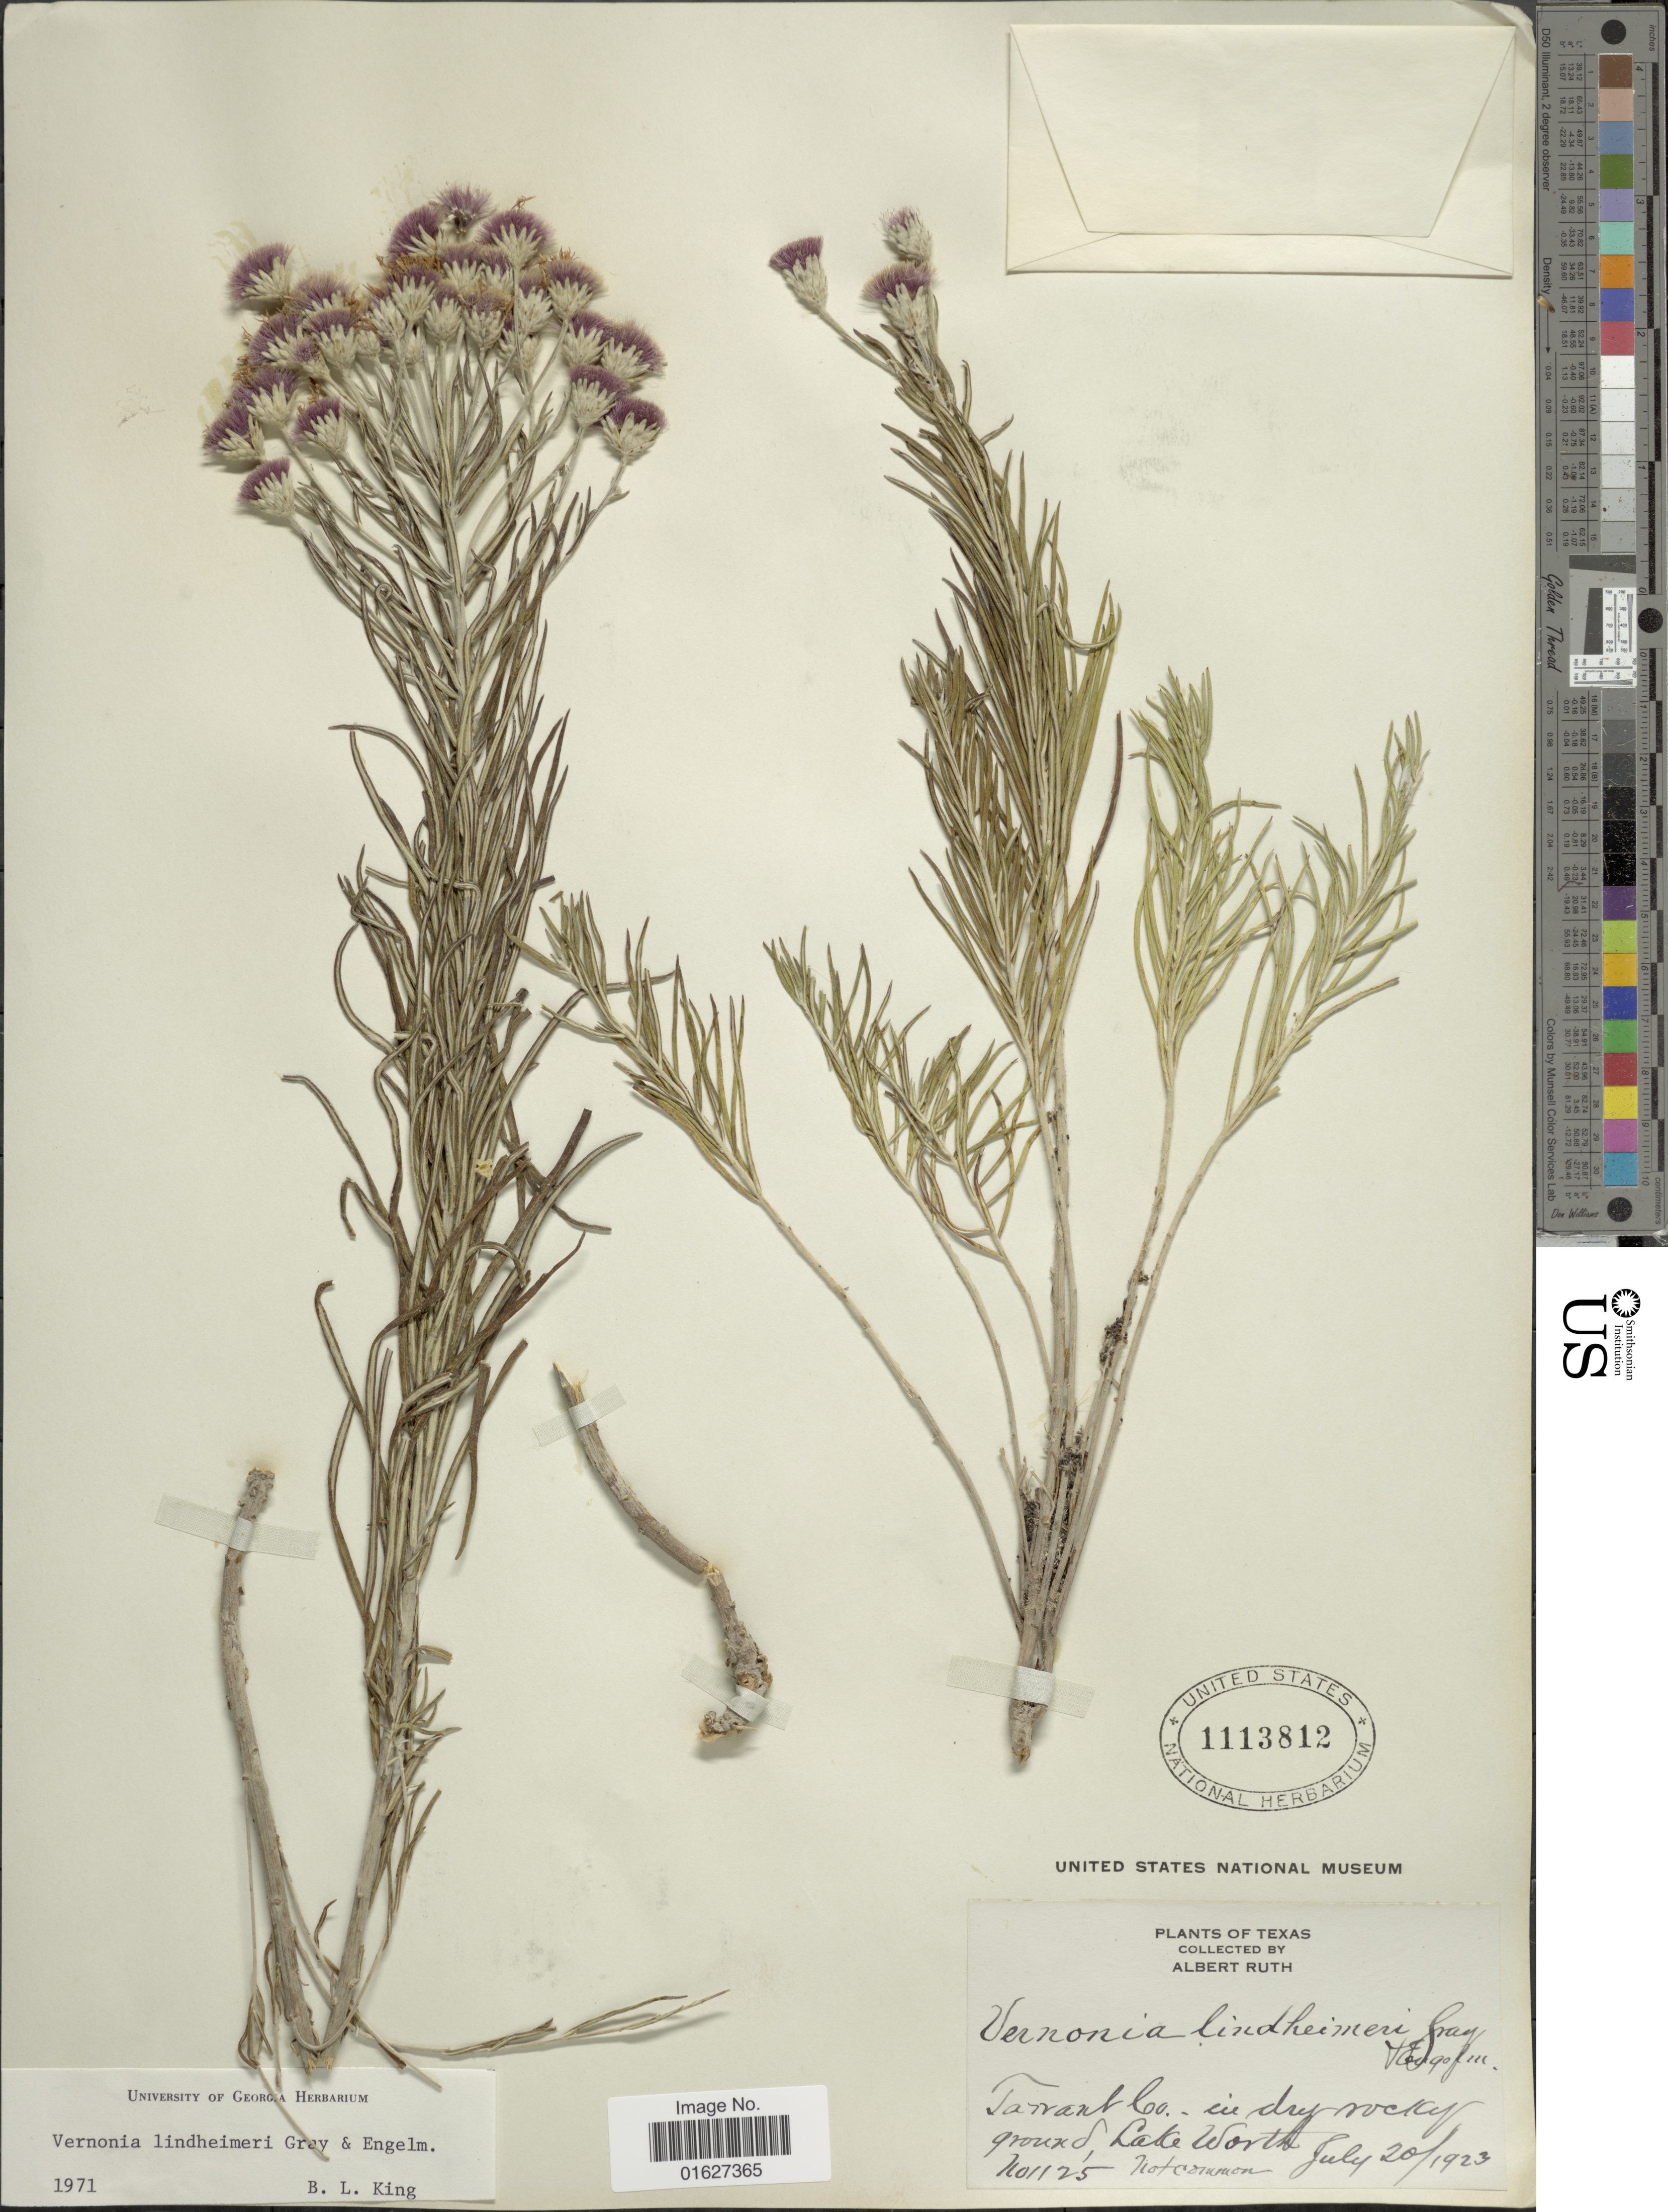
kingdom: Plantae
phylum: Tracheophyta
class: Magnoliopsida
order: Asterales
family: Asteraceae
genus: Vernonia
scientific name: Vernonia lindheimeri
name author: A. Gray & Engelm. in A. Gray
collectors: A. Ruth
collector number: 1125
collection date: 1923-07-20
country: United States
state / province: Texas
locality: Tarrant Co. in dry rocky ground, Lake Worth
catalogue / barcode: US 1113812